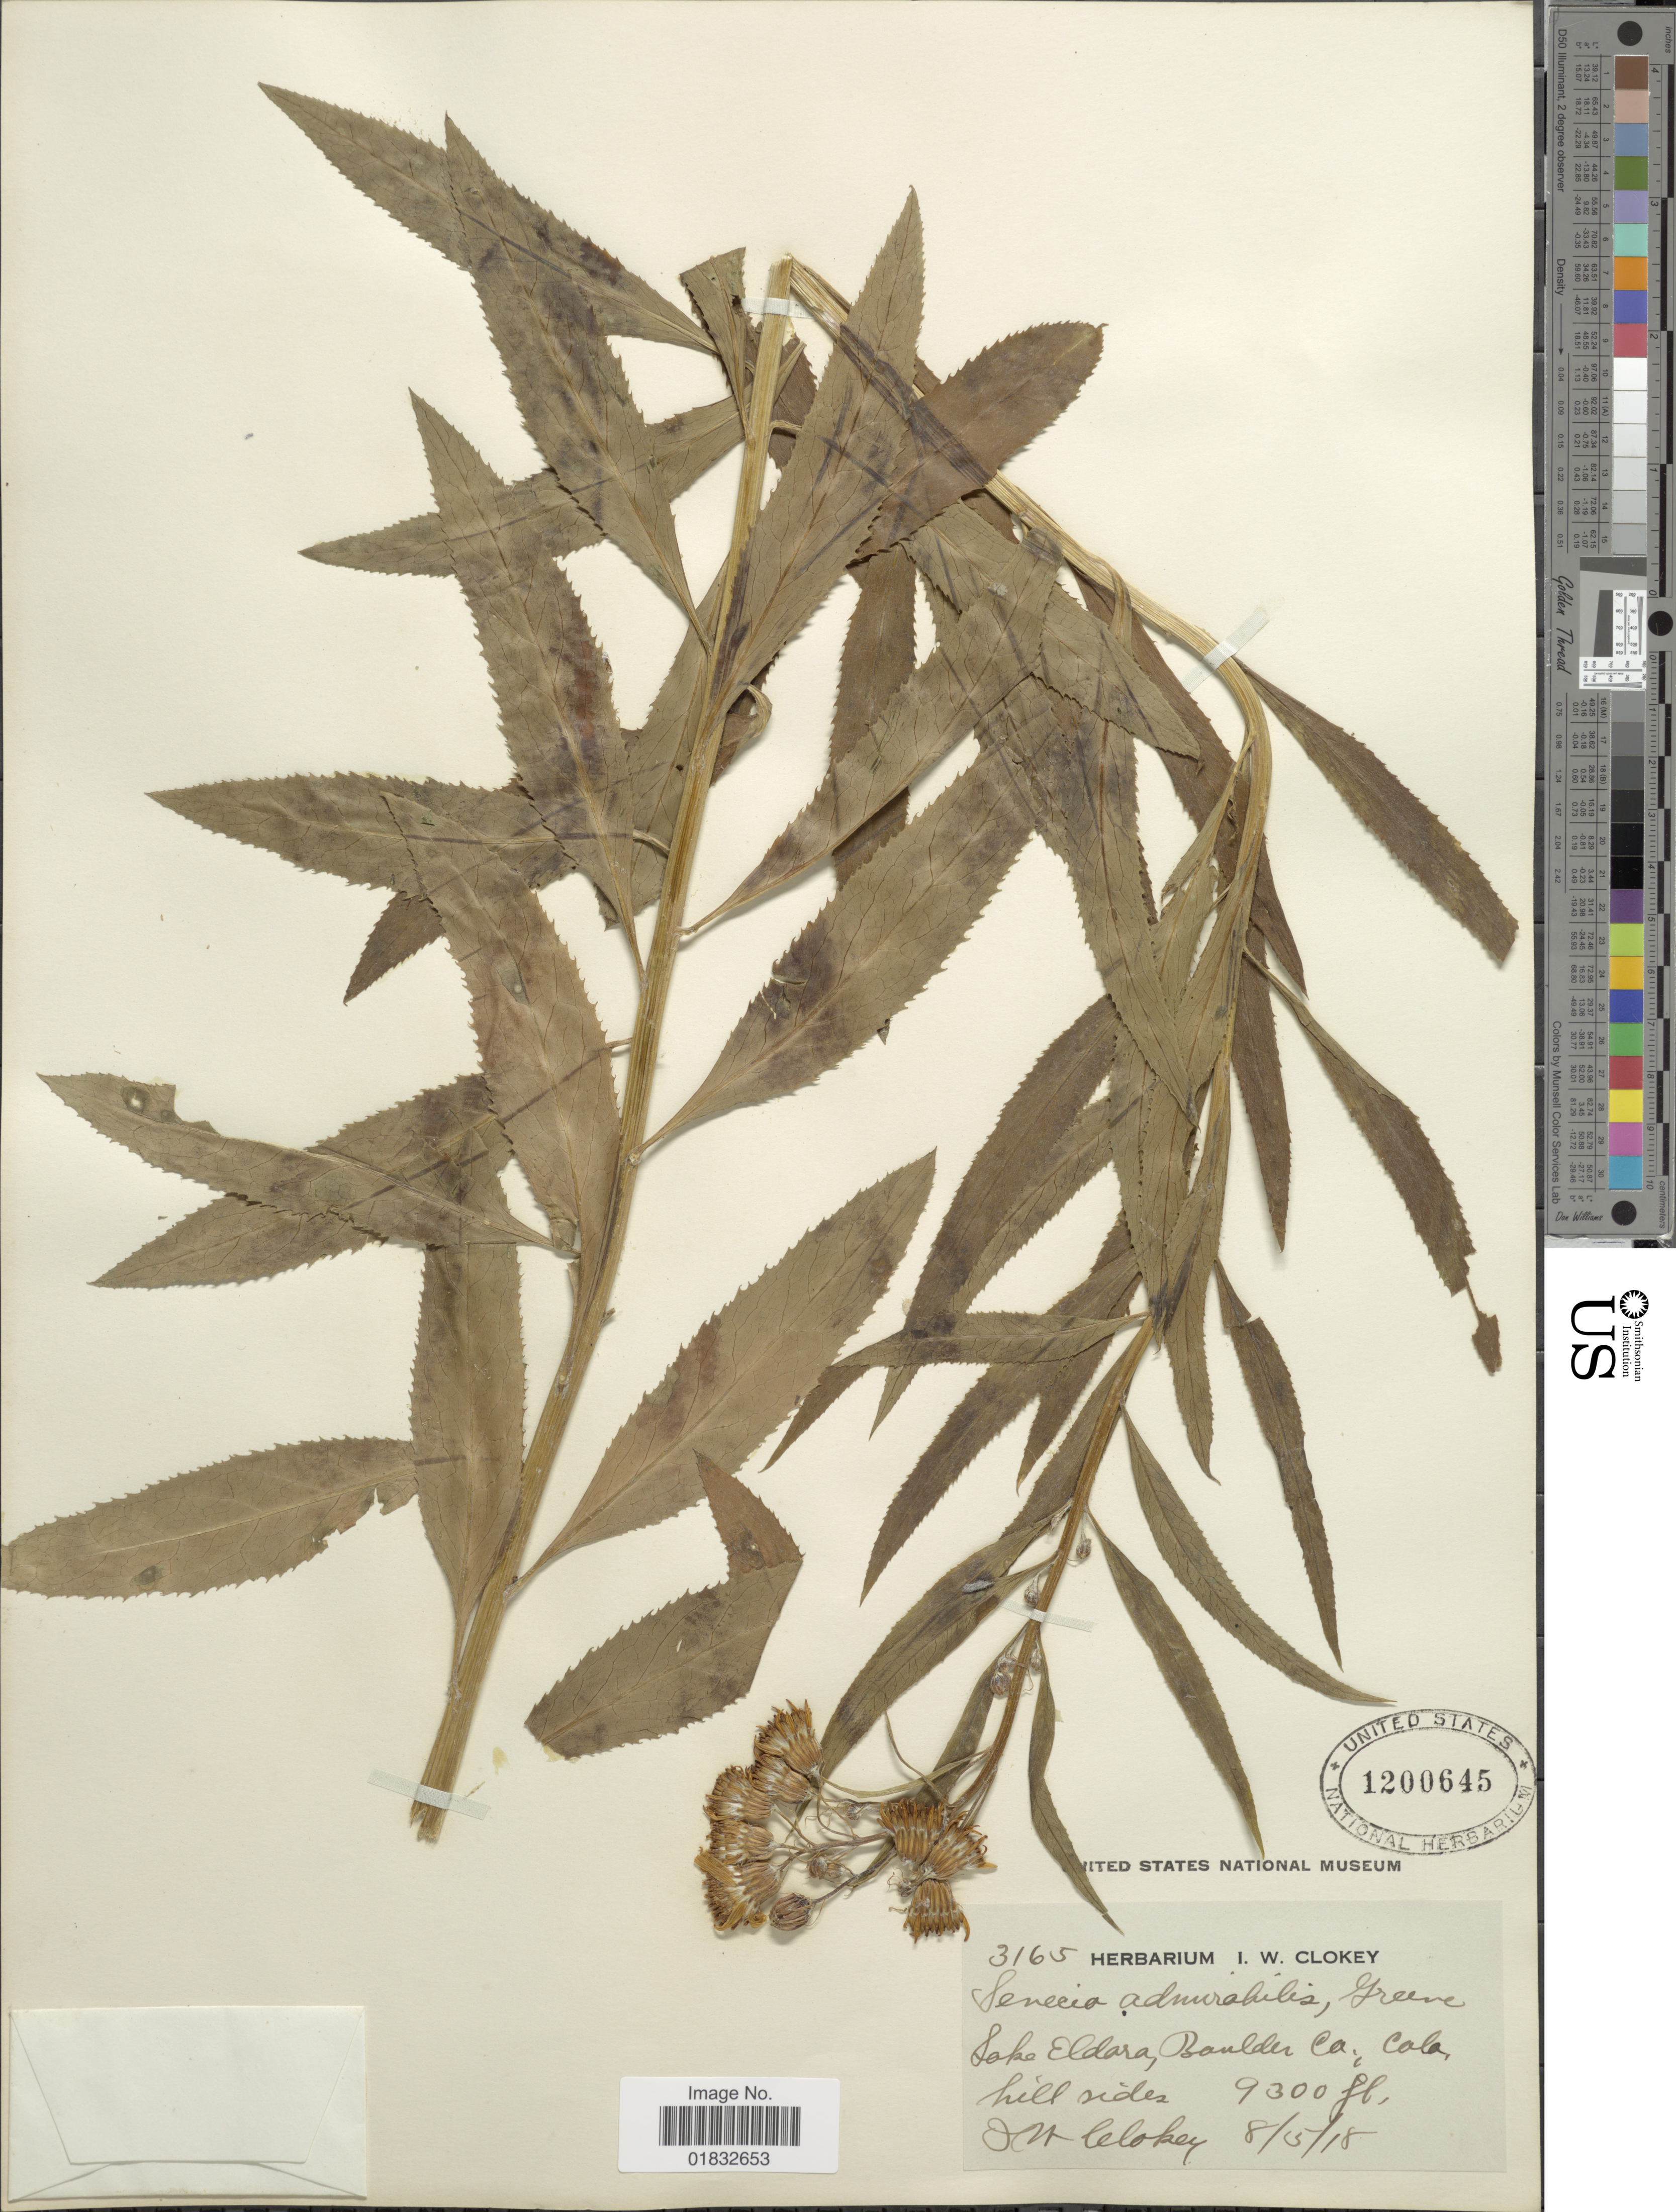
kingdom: Plantae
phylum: Tracheophyta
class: Magnoliopsida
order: Asterales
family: Asteraceae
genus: Senecio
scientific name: Senecio serra var. admirabilis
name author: (Greene) A. Nelson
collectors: I. W. Clokey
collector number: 3165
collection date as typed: Transcribed d/m/y: 5/8/18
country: United States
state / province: Colorado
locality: Lake Eldara, Boulder Co, hillsides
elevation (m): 2835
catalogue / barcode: US 1200645